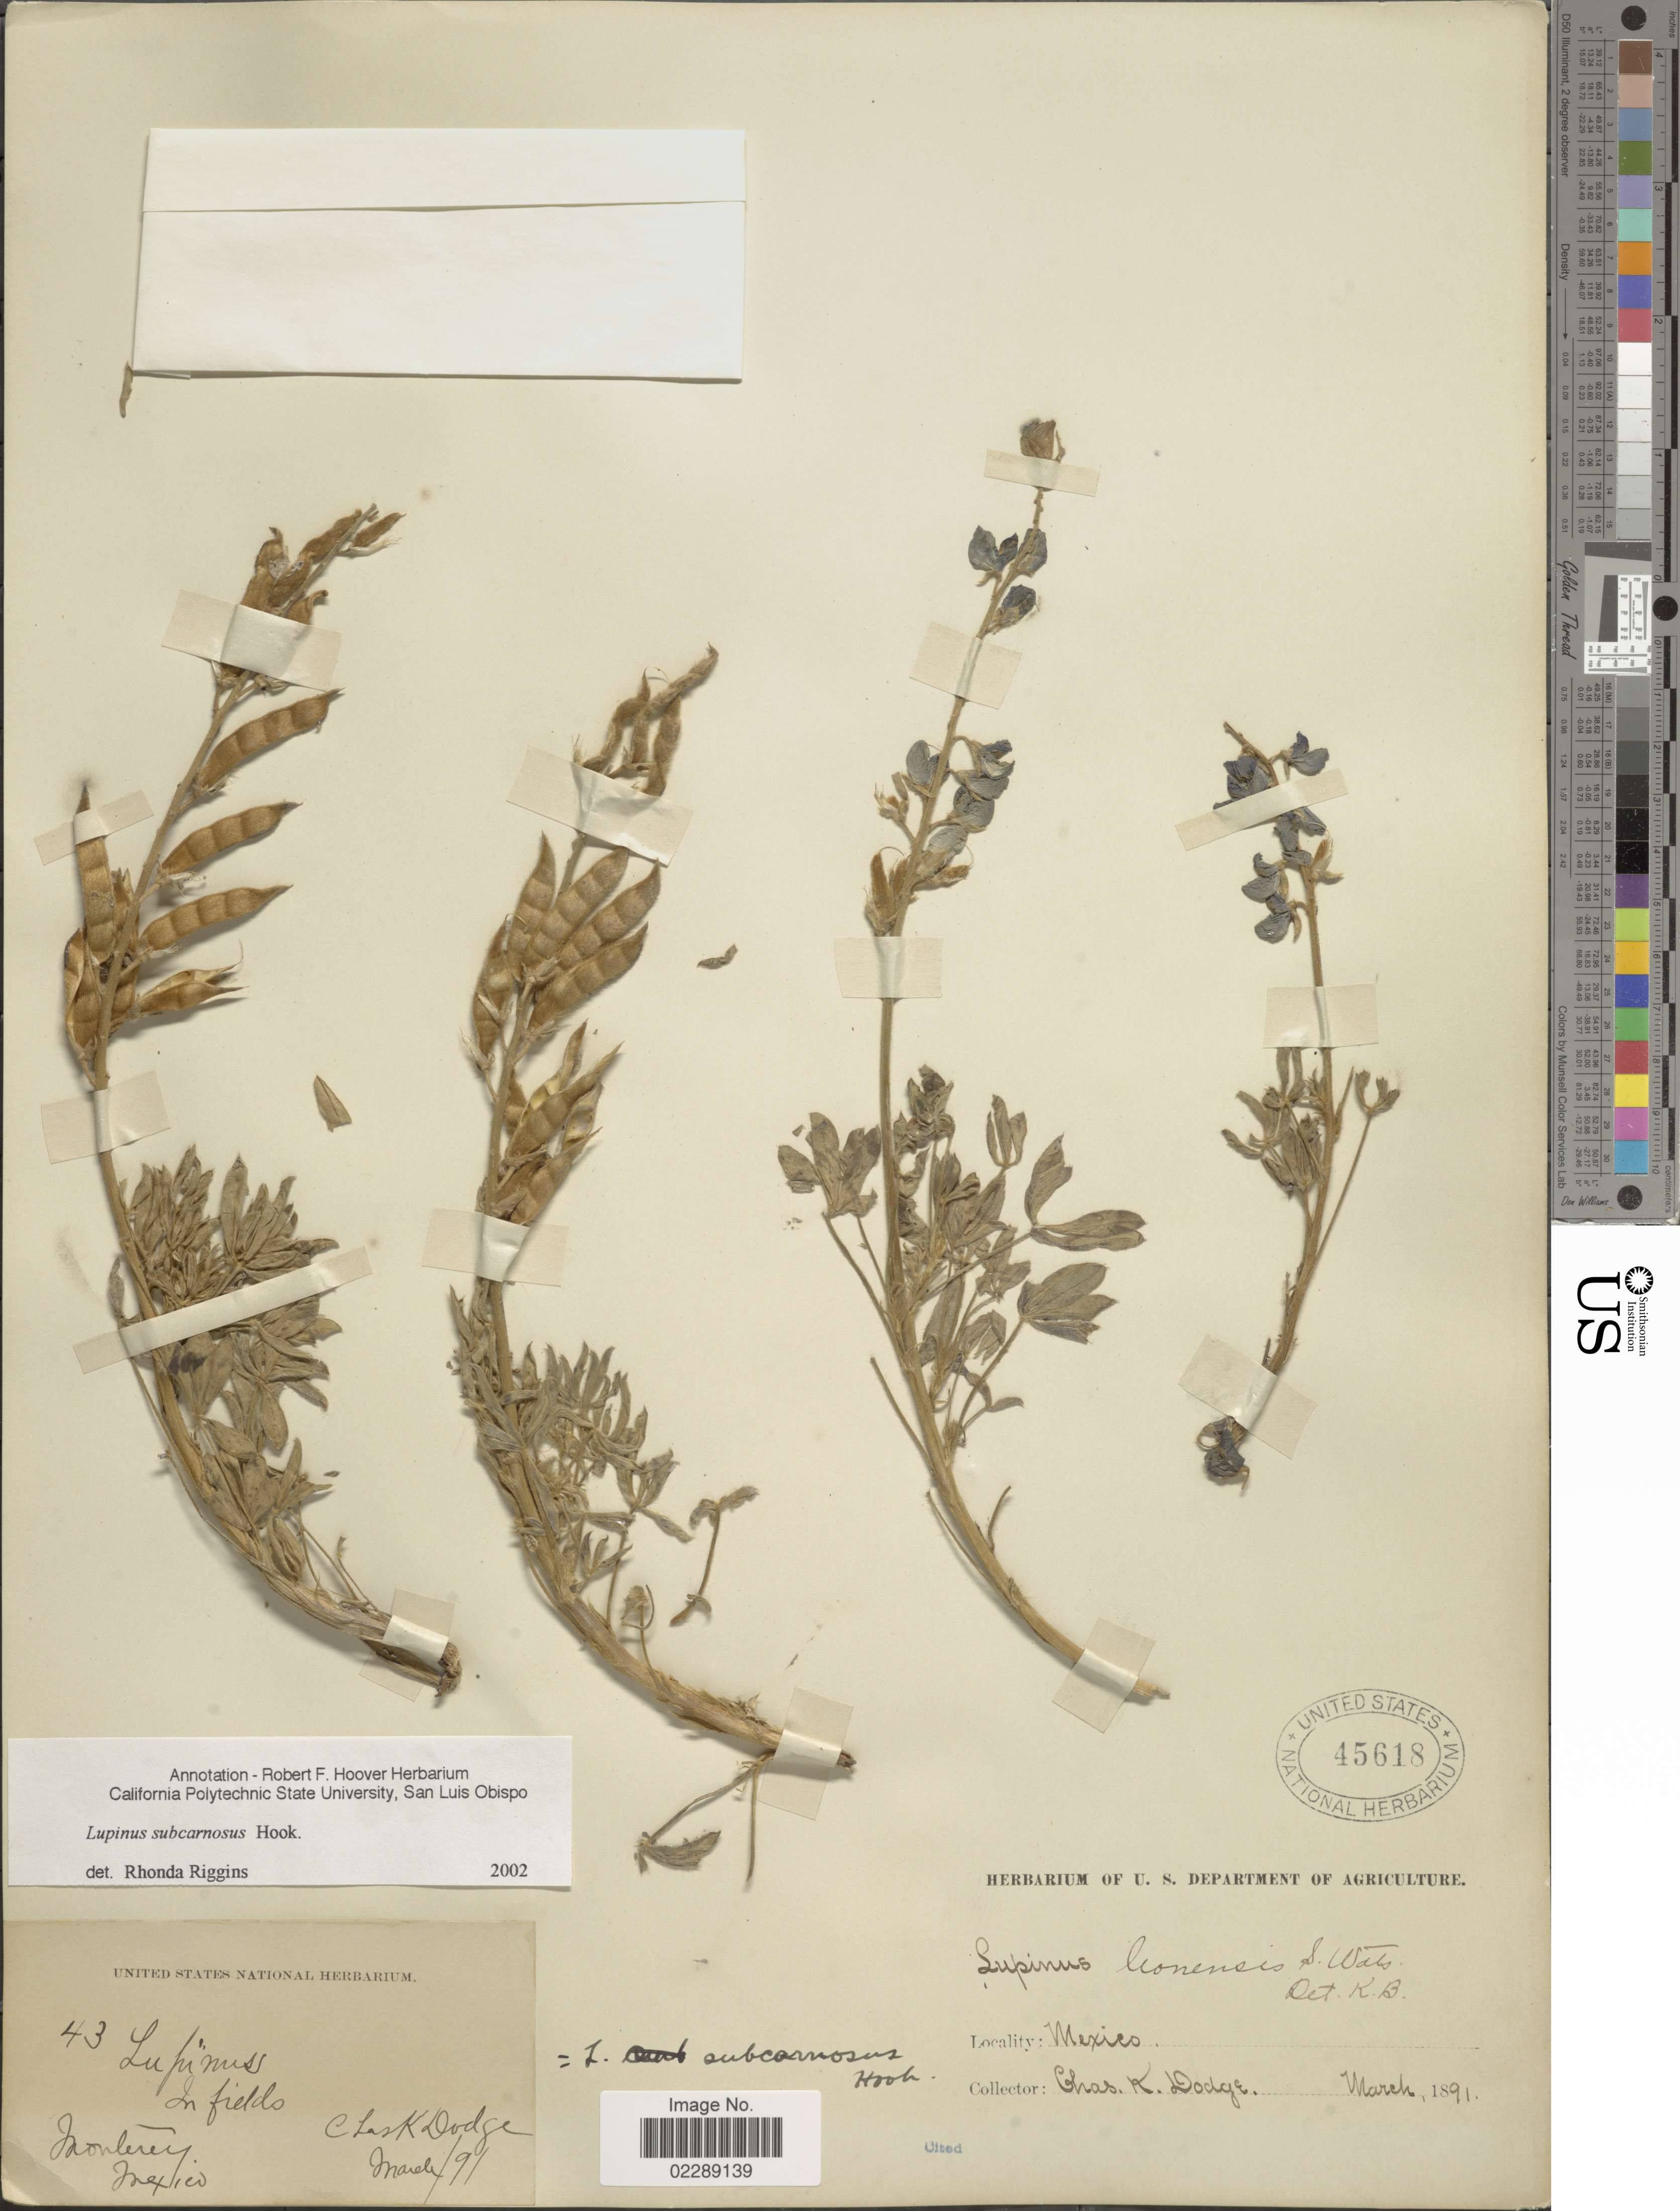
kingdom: Plantae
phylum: Tracheophyta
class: Magnoliopsida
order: Fabales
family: Fabaceae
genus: Lupinus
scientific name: Lupinus subcarnosus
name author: Hook.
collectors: C. K. Dodge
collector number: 43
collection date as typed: Transcribed d/m/y: /3/91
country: Mexico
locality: Monterey, Mexico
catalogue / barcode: US 45618